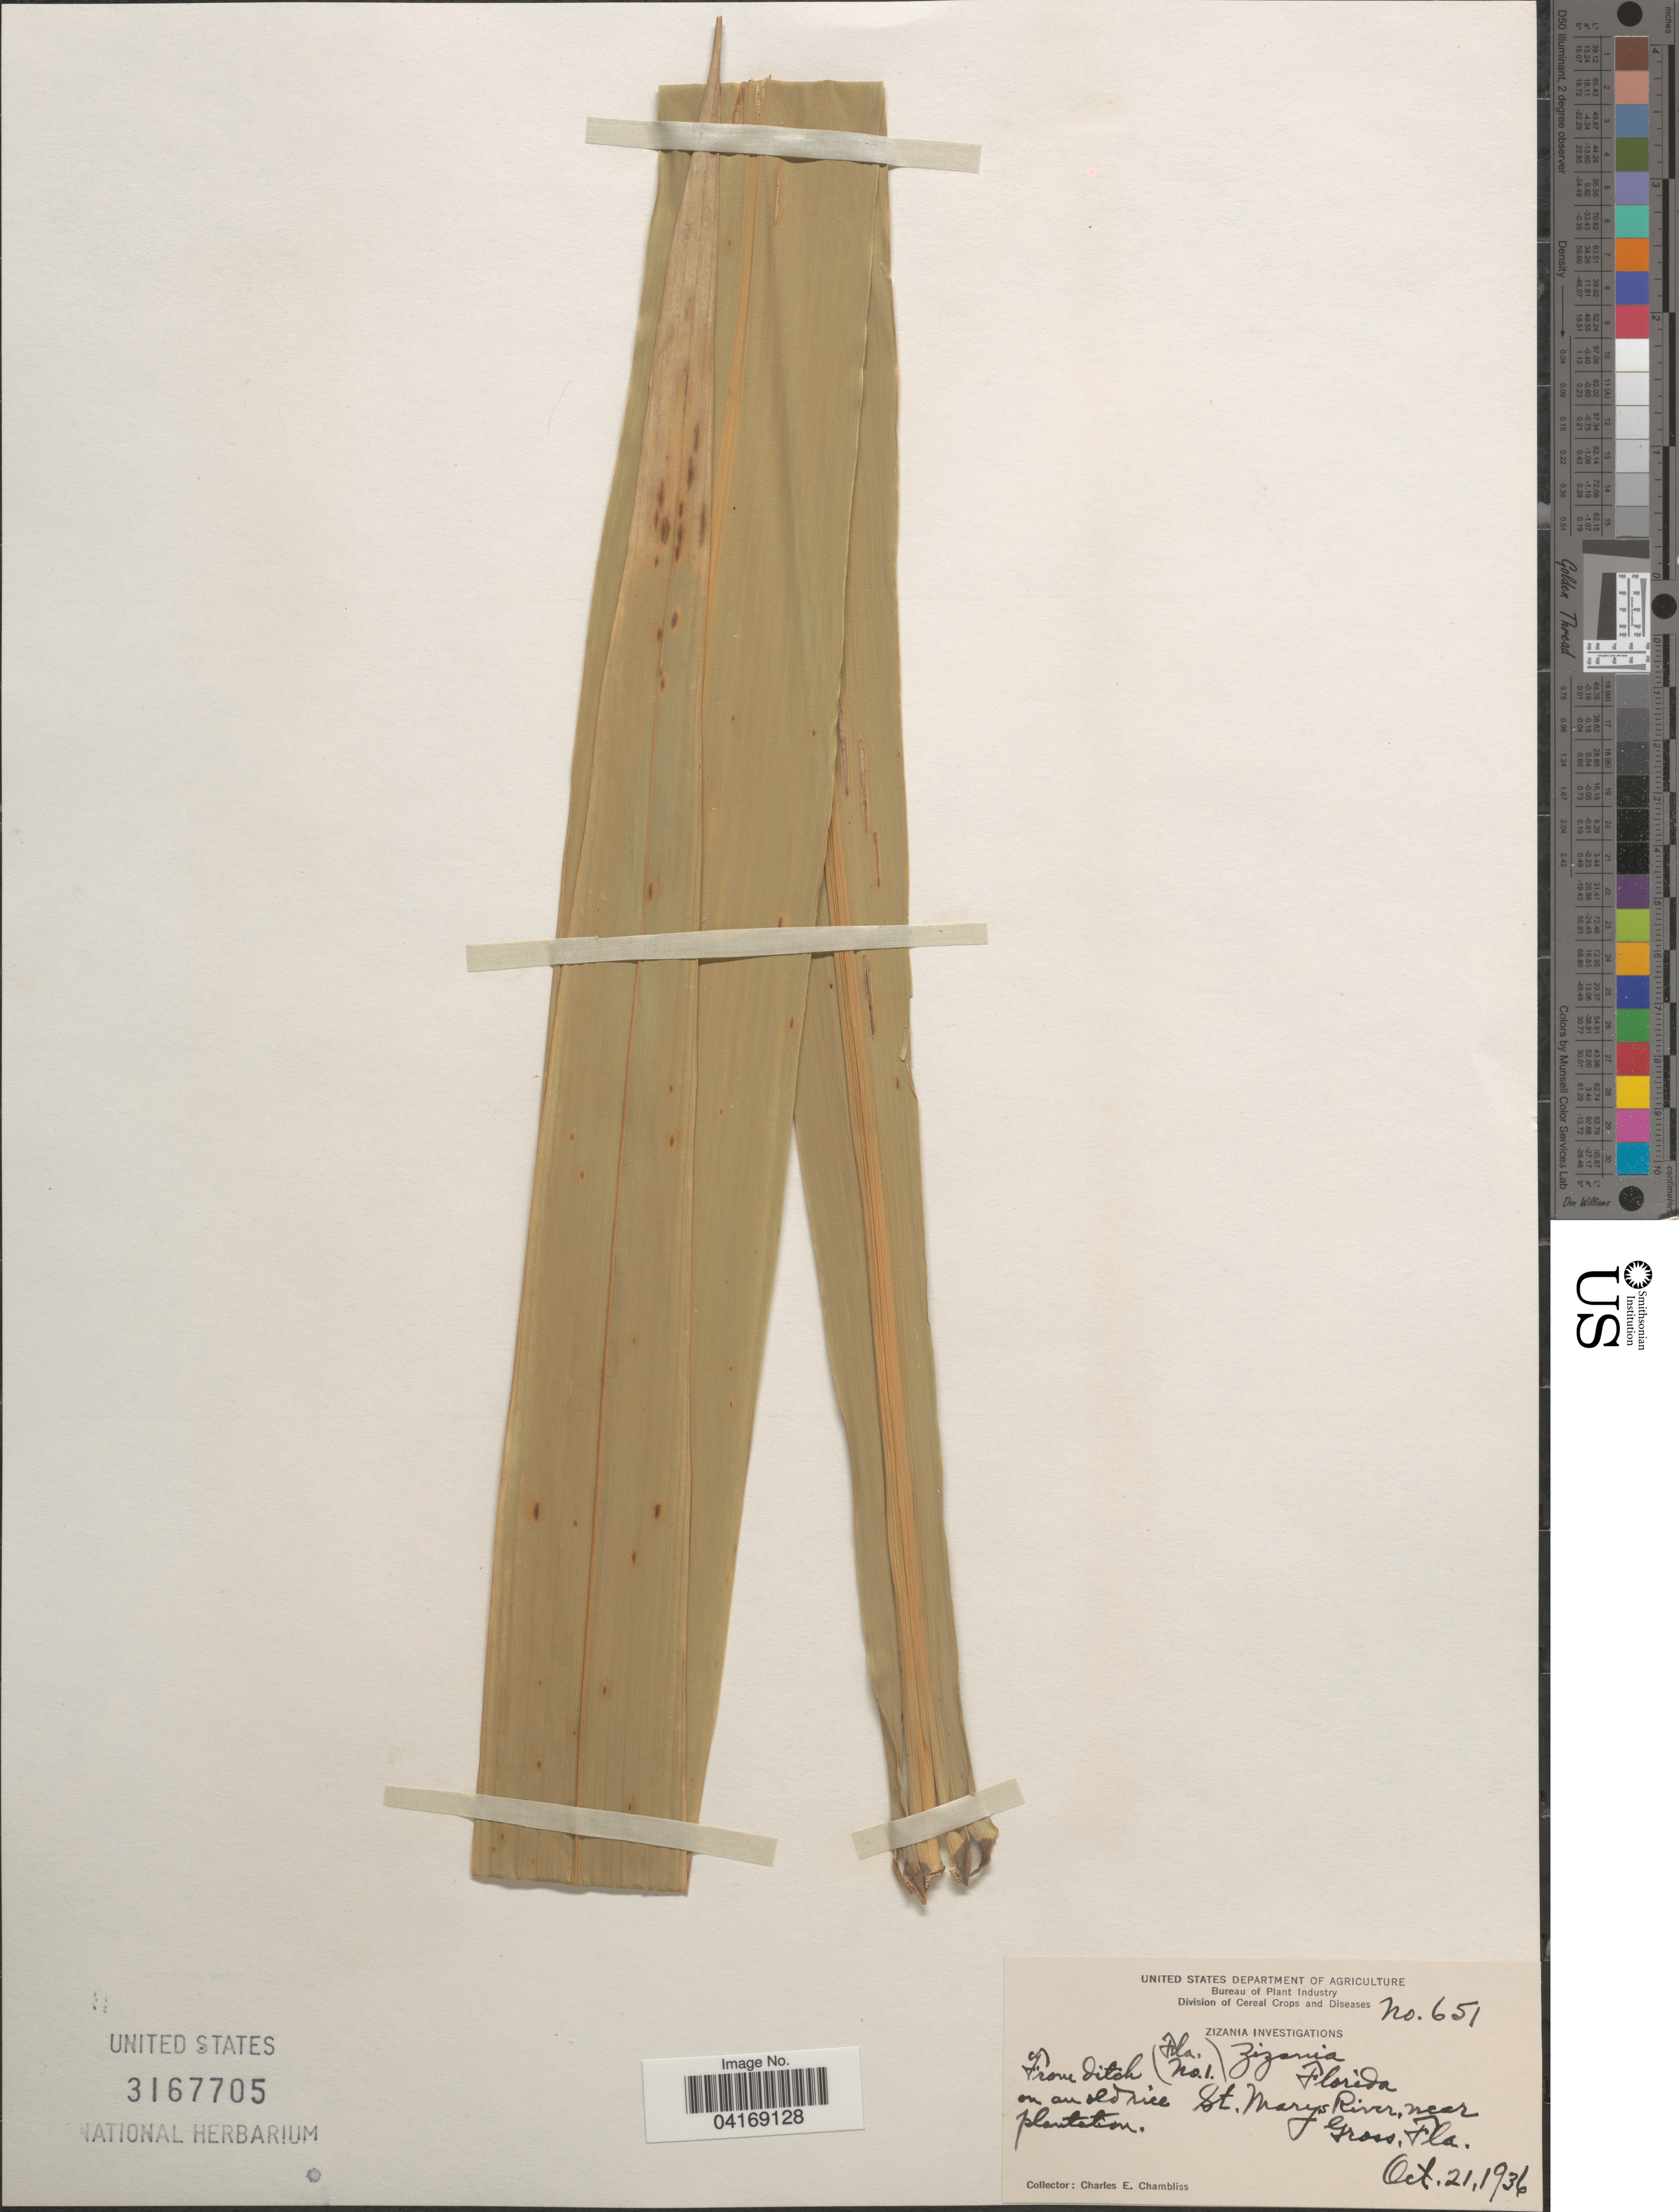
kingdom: Plantae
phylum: Tracheophyta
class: Liliopsida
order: Poales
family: Poaceae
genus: Zizania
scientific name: Zizania sp.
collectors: C. Chambliss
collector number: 651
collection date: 1936-10-21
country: United States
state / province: Florida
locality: St. Marys River, near Gross.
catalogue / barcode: US 3167705